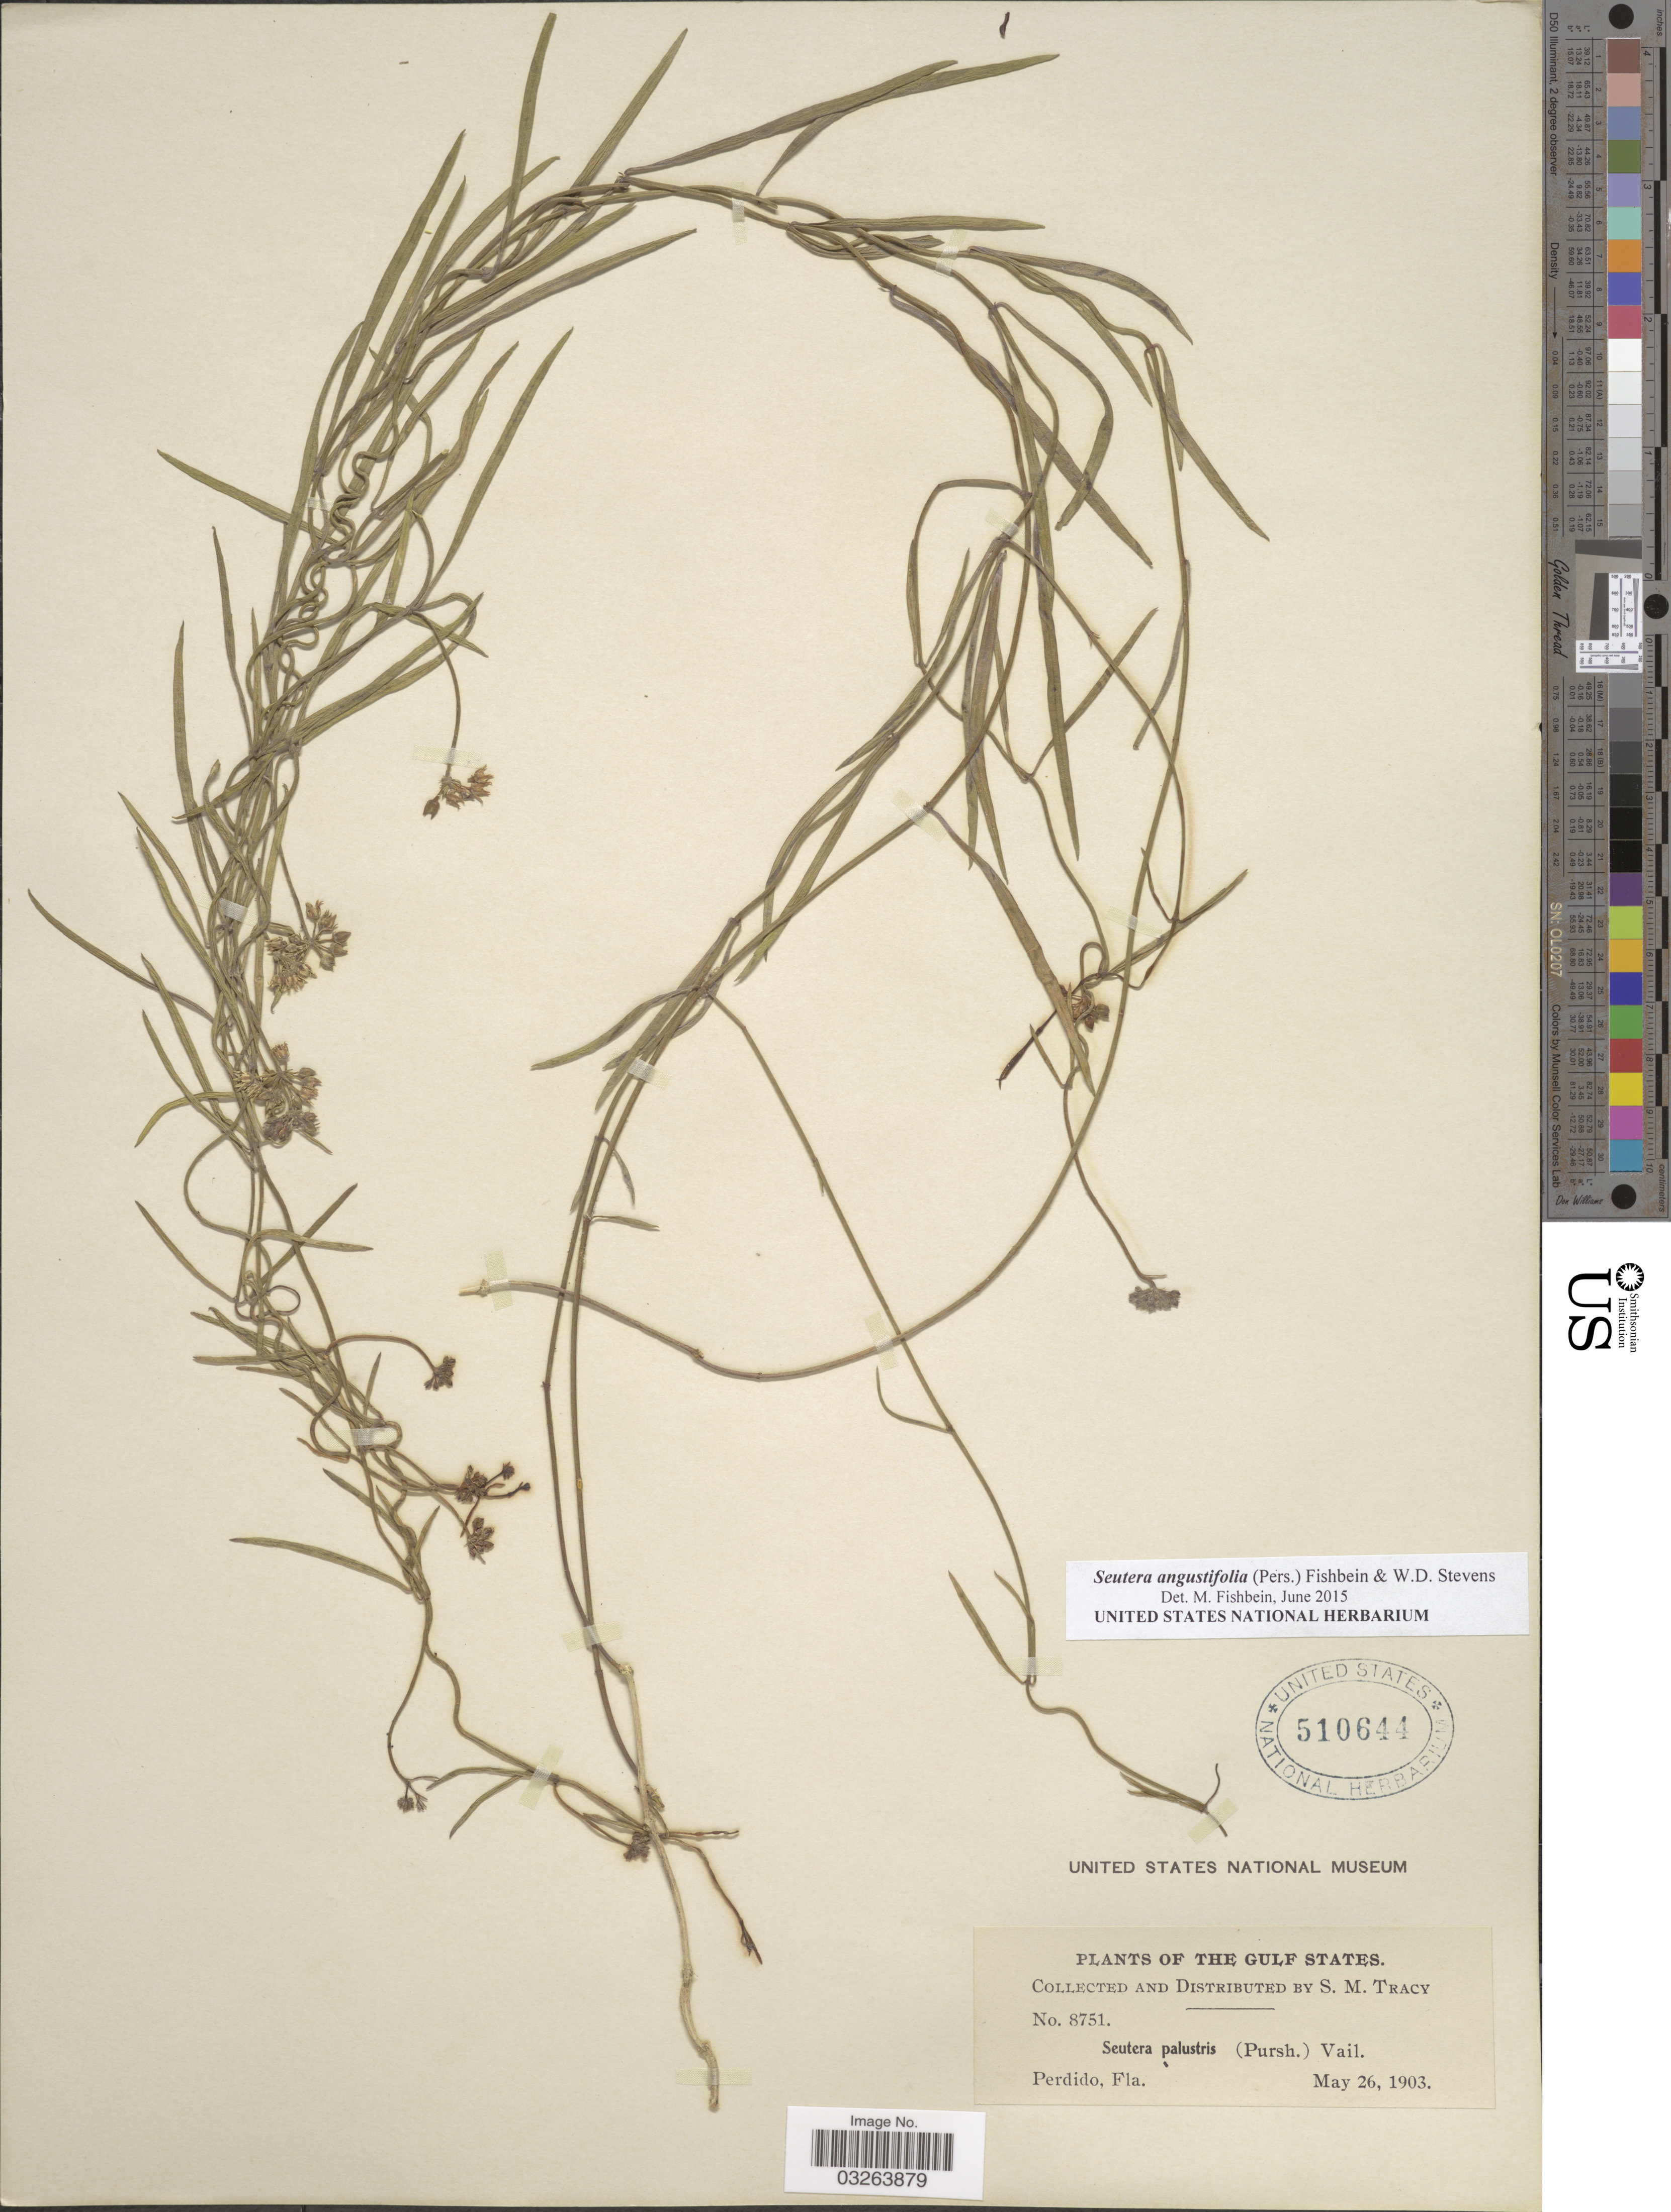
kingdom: Plantae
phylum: Tracheophyta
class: Magnoliopsida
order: Gentianales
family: Apocynaceae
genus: Seutera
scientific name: Seutera angustifolia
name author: Fishbein & W.D. Stevens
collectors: S. M. Tracy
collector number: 8751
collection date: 1903-05-26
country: United States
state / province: Florida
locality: The Gulf States. Perdido.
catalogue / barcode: US 510644